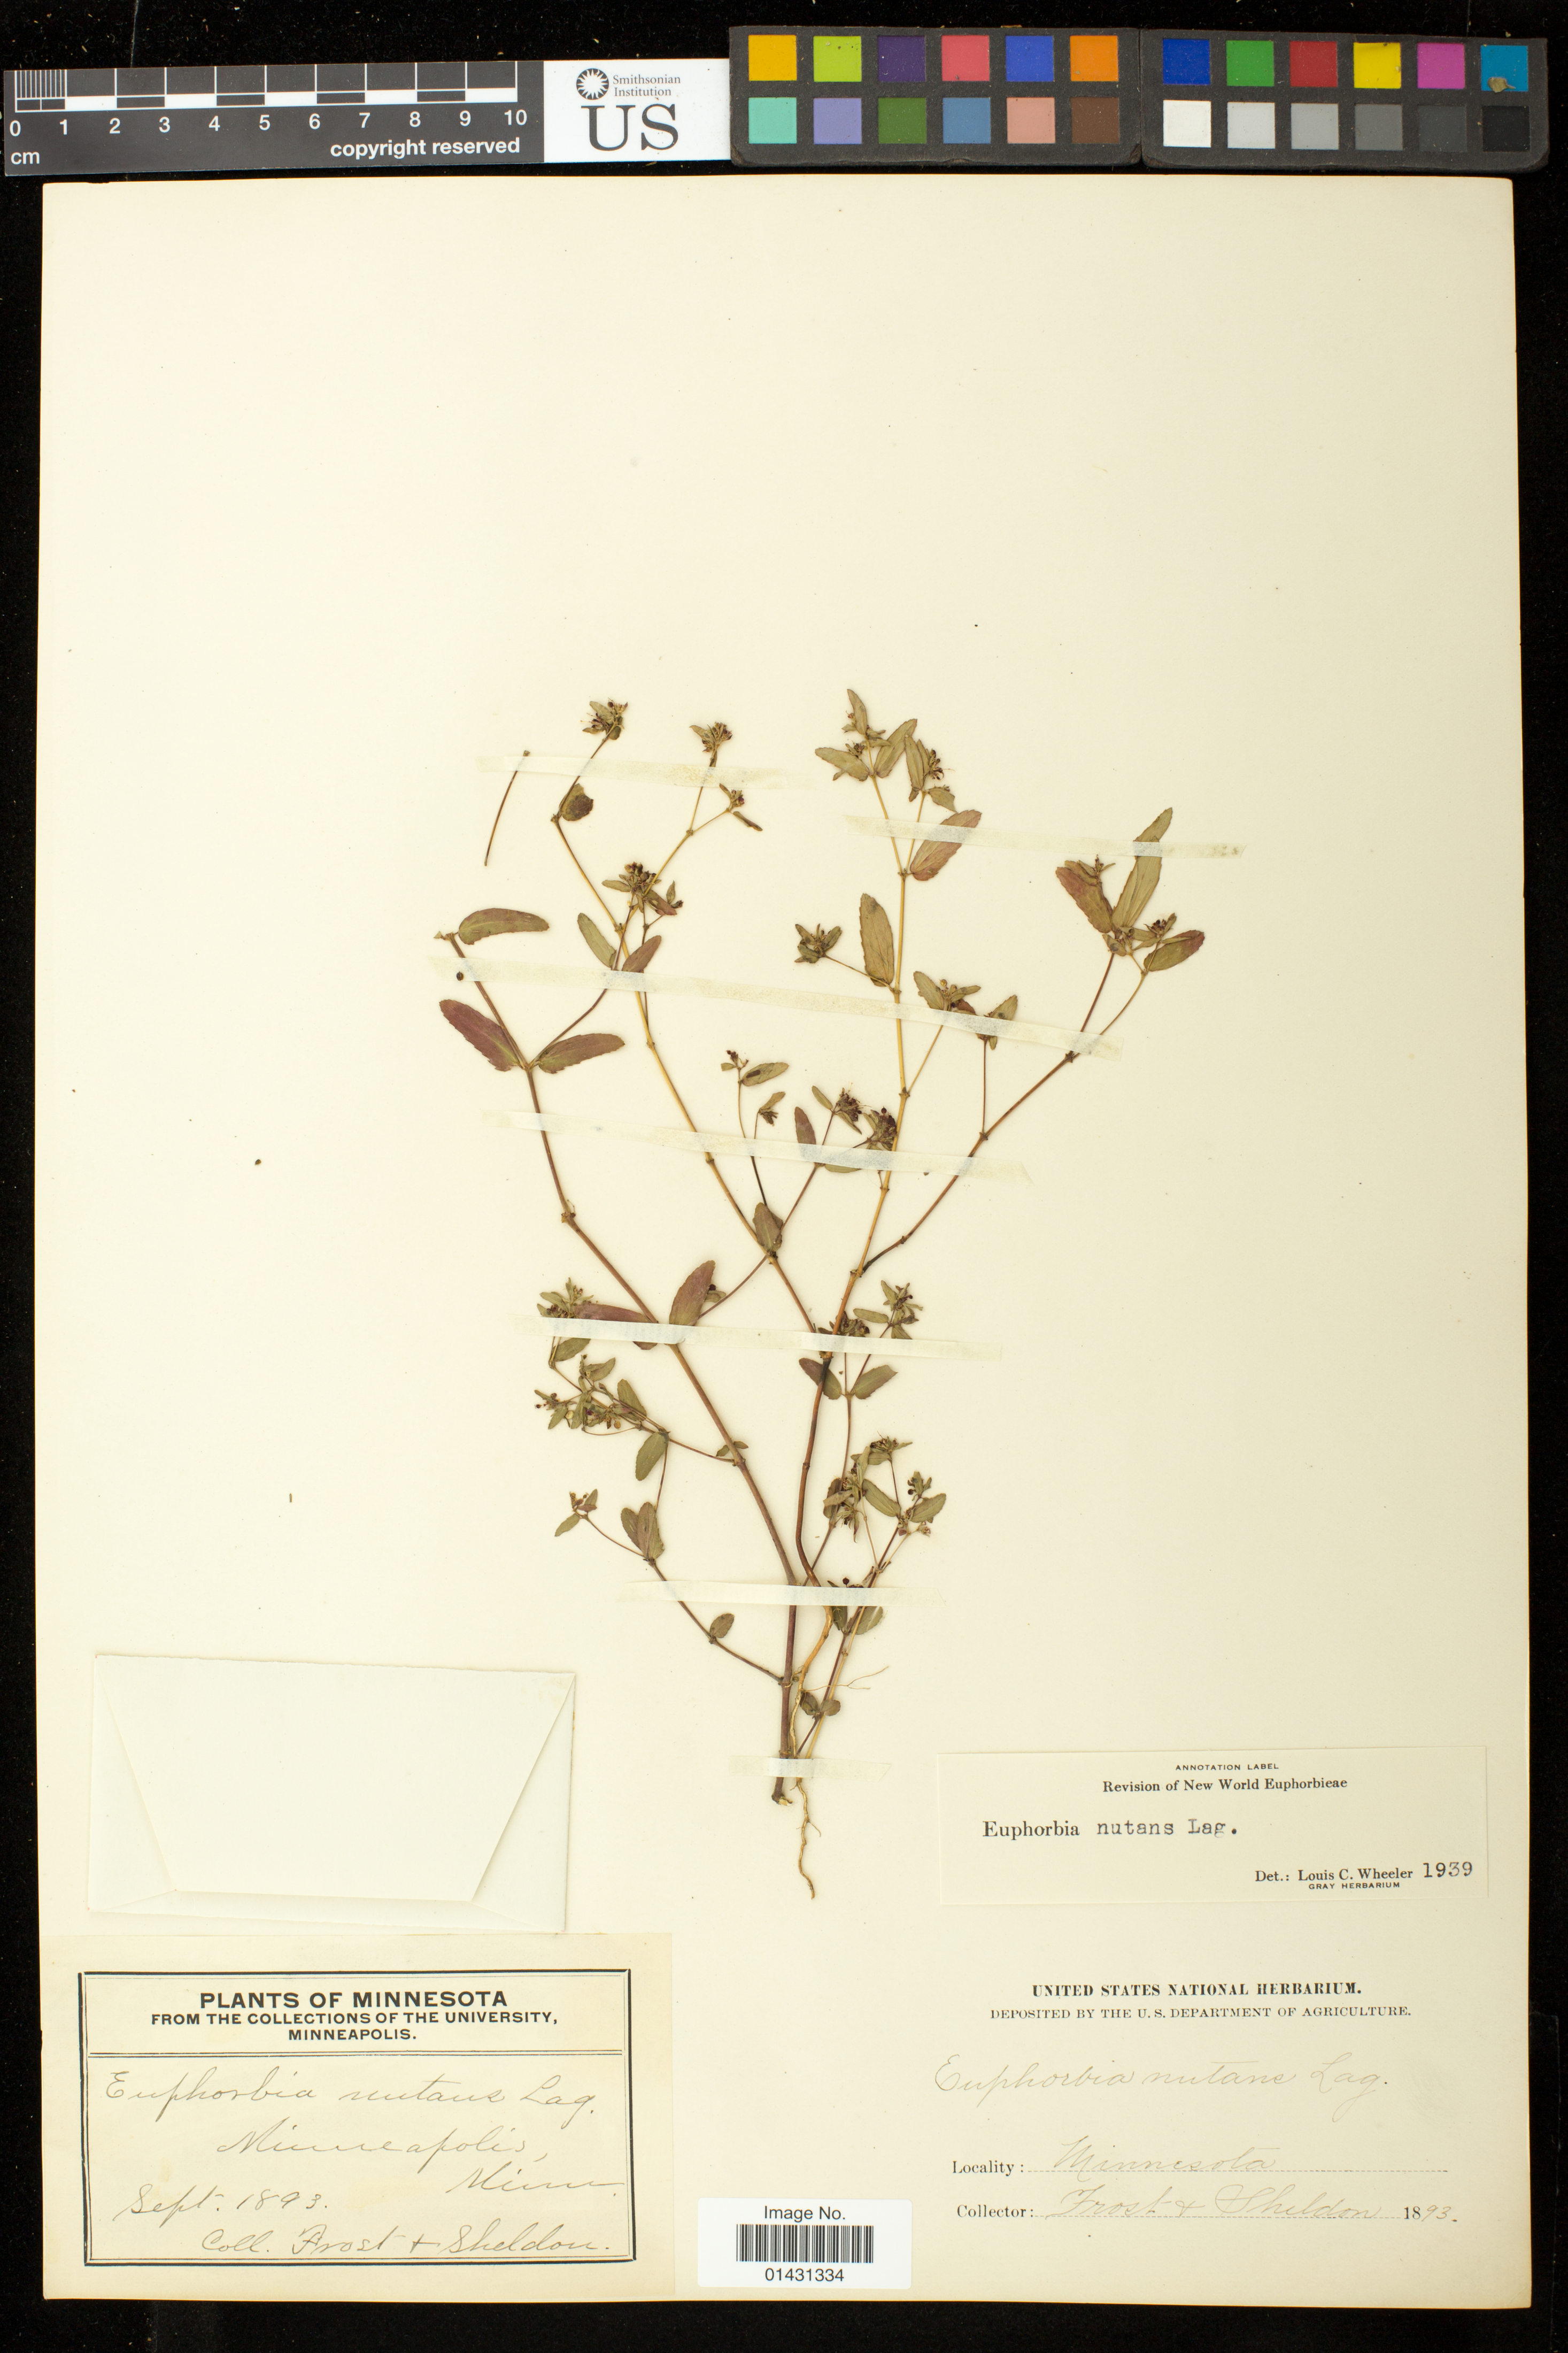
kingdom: Plantae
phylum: Tracheophyta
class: Magnoliopsida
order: Malpighiales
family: Euphorbiaceae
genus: Euphorbia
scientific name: Euphorbia maculata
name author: L.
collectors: -. Frost & Sheldon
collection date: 1893-09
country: United States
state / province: Minnesota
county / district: Hennepin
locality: Minneapolis